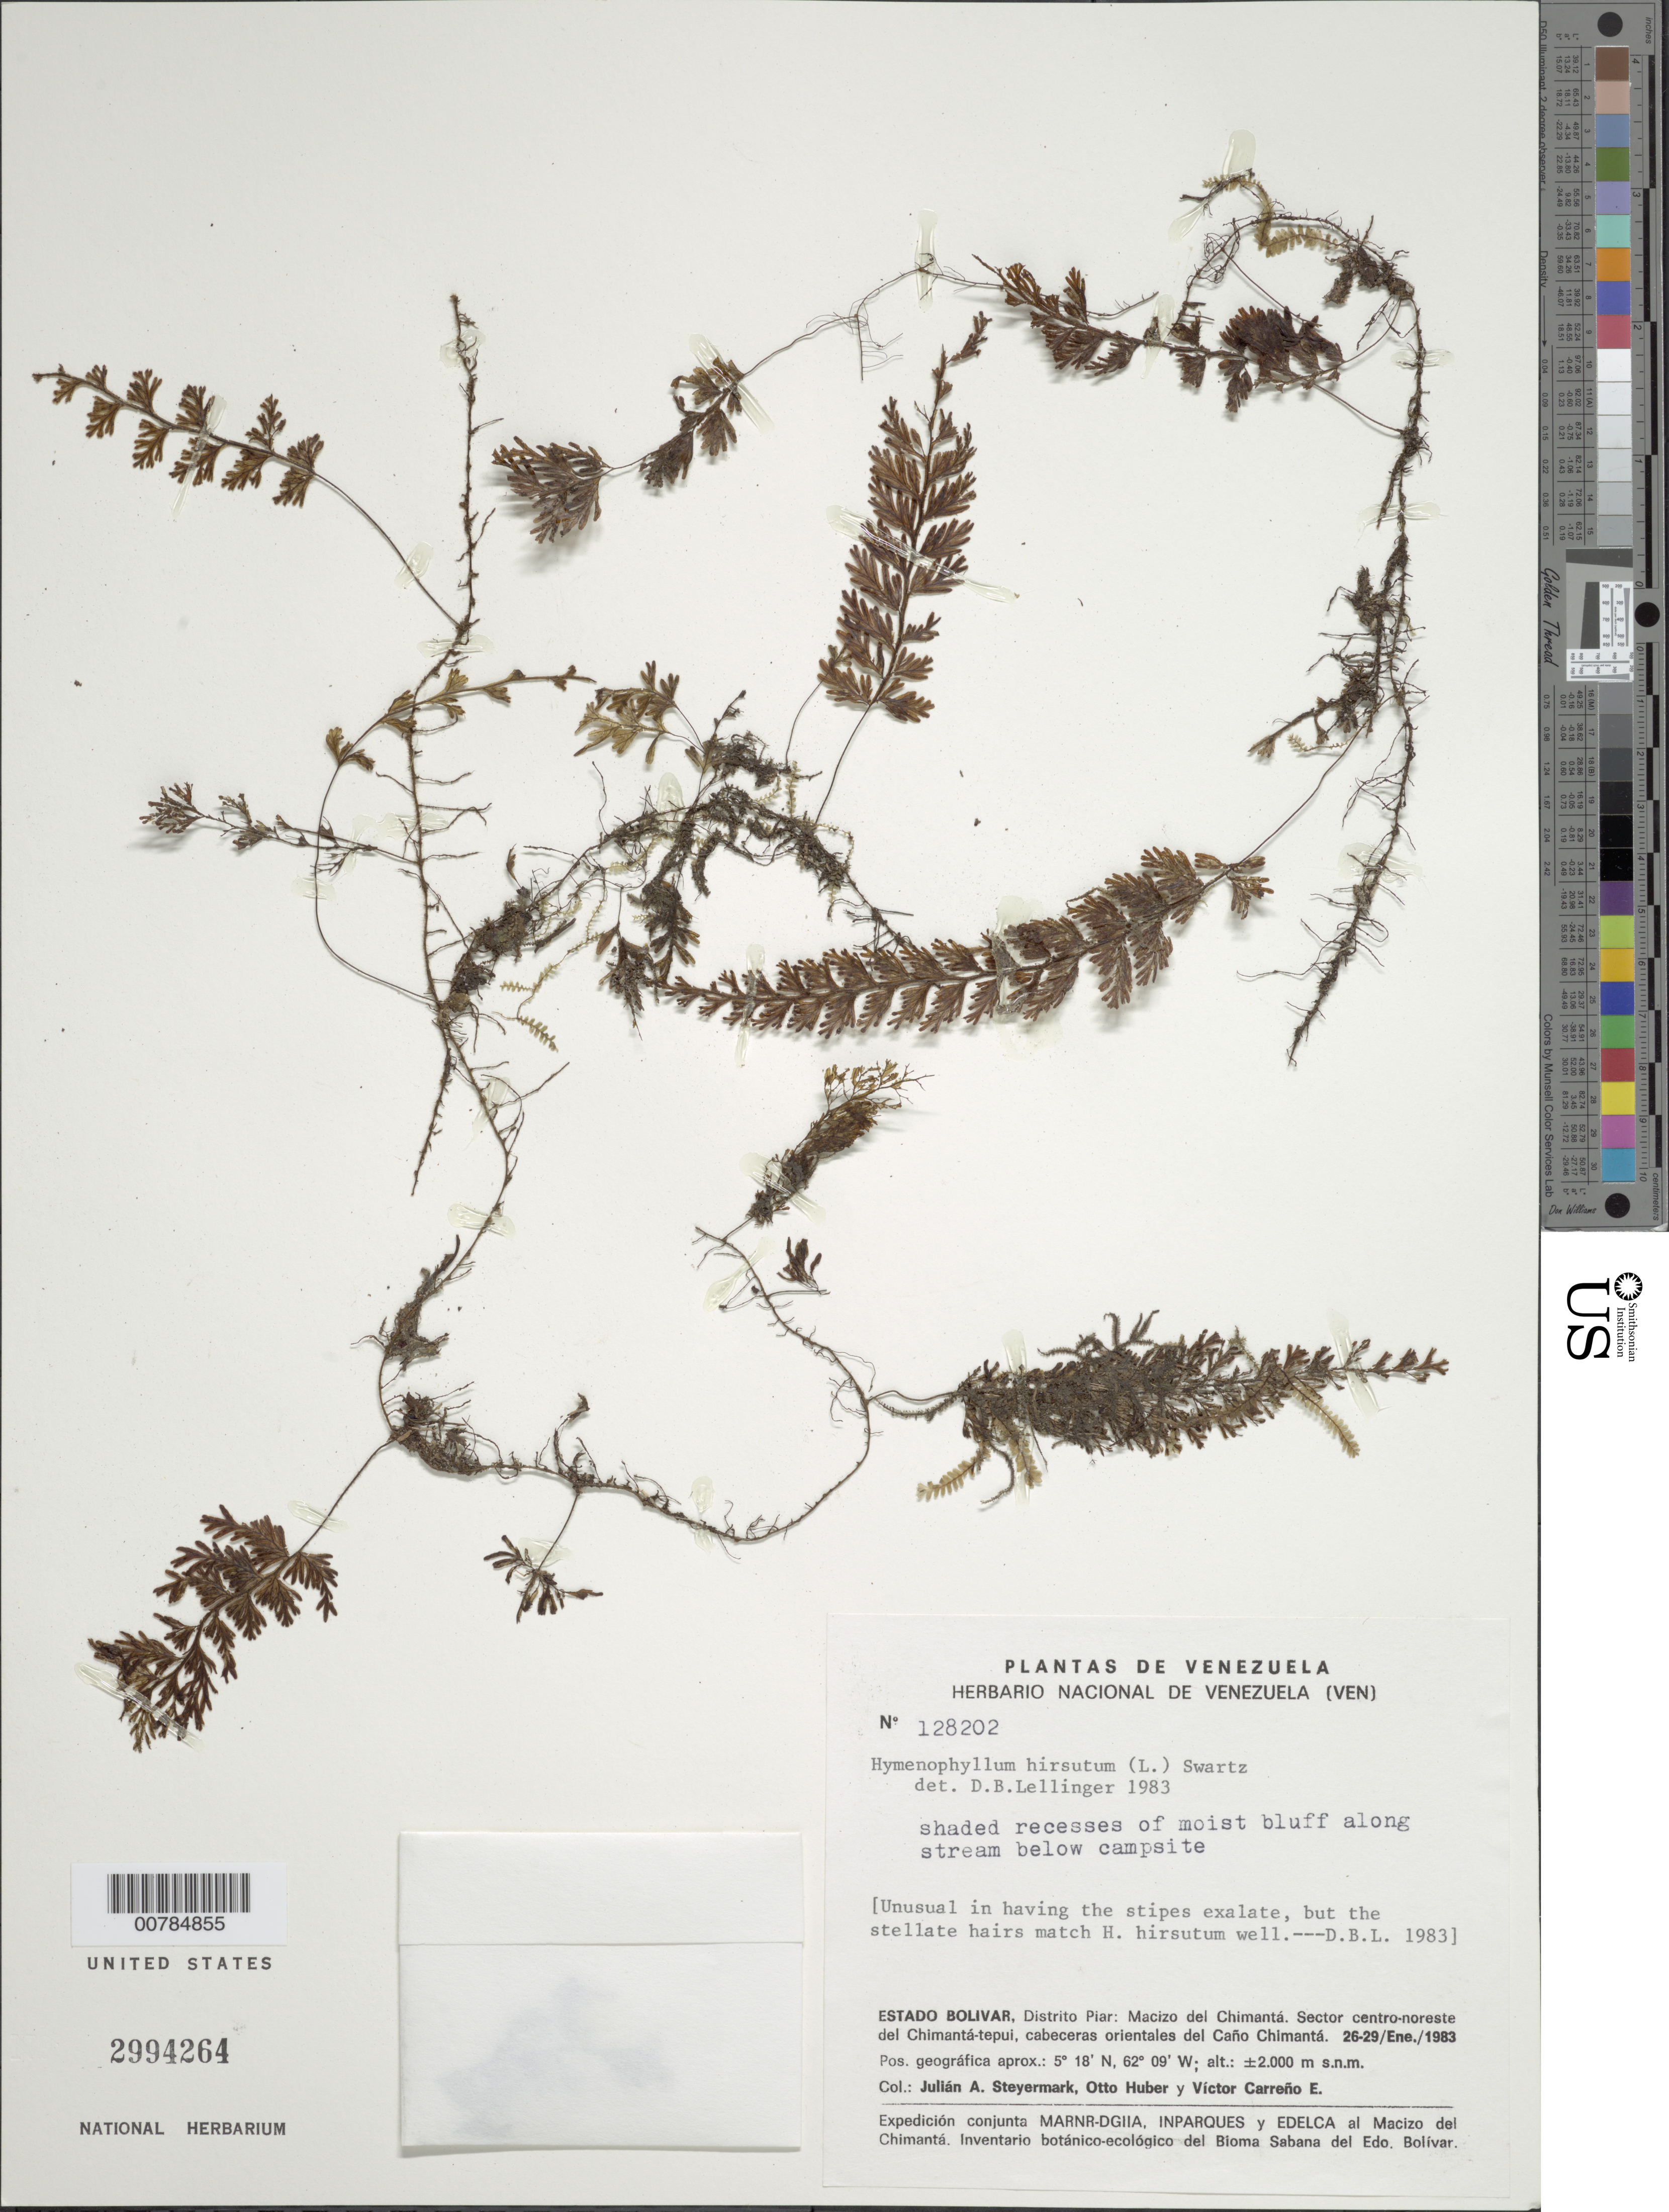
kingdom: Plantae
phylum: Tracheophyta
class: Polypodiopsida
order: Hymenophyllales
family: Hymenophyllaceae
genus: Hymenophyllum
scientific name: Hymenophyllum hirsutum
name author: (L.) Sw.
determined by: Lellinger, David B., (BOT), Smithsonian Institution - National Museum of Natural History (UNITED STATES)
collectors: J. Steyermark, O. Huber & V. Carreño E.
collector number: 128202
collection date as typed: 26-Jan-83 to 29-Jan-83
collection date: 1983-01-26/1983-01-29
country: Venezuela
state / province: Bolívar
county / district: Piar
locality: Macizo del Chimantá, sector centro-noreste del Chimantá-tepuí, cabeceras orientales del Caño Chimantá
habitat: Shaded recesses of moist bluff along stream below campsite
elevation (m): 2000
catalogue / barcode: US 2994264